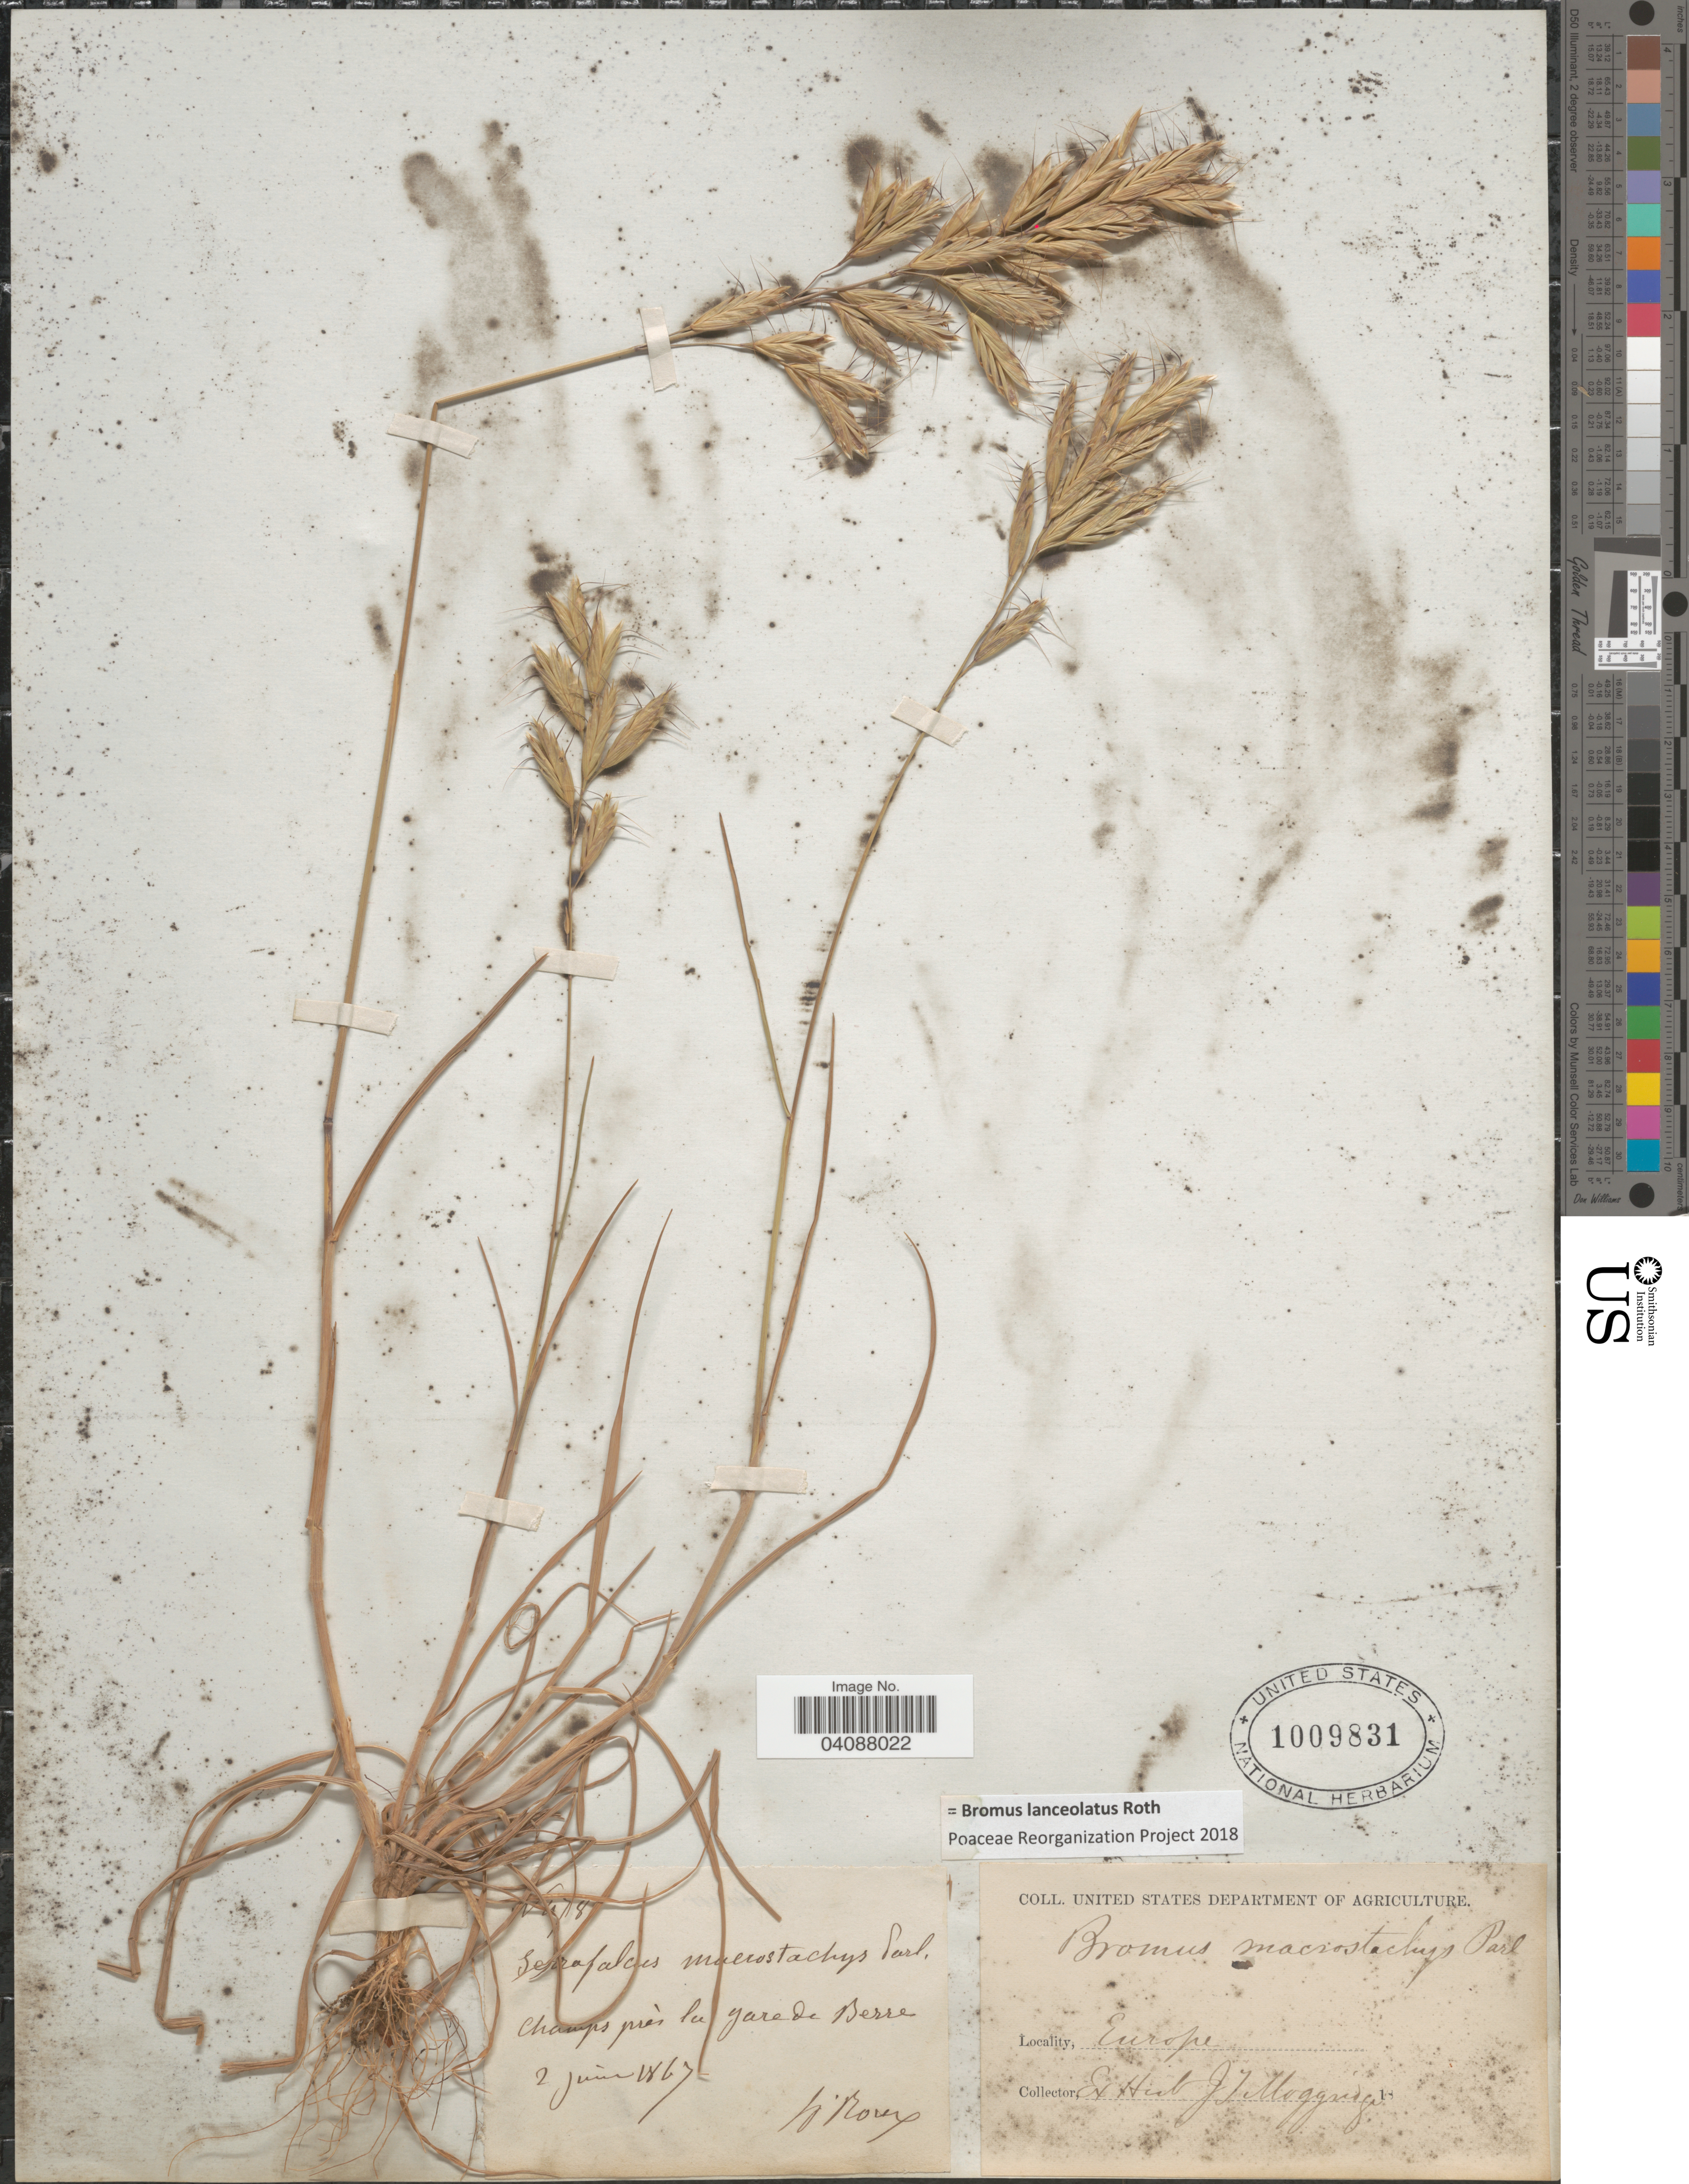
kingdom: Plantae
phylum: Tracheophyta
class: Liliopsida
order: Poales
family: Poaceae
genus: Bromus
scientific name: Bromus lanceolatus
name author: Roth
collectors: H. Moury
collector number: !78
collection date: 1867-06-02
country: France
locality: Europe. Champs près la garede Berre.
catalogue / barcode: US 1009831